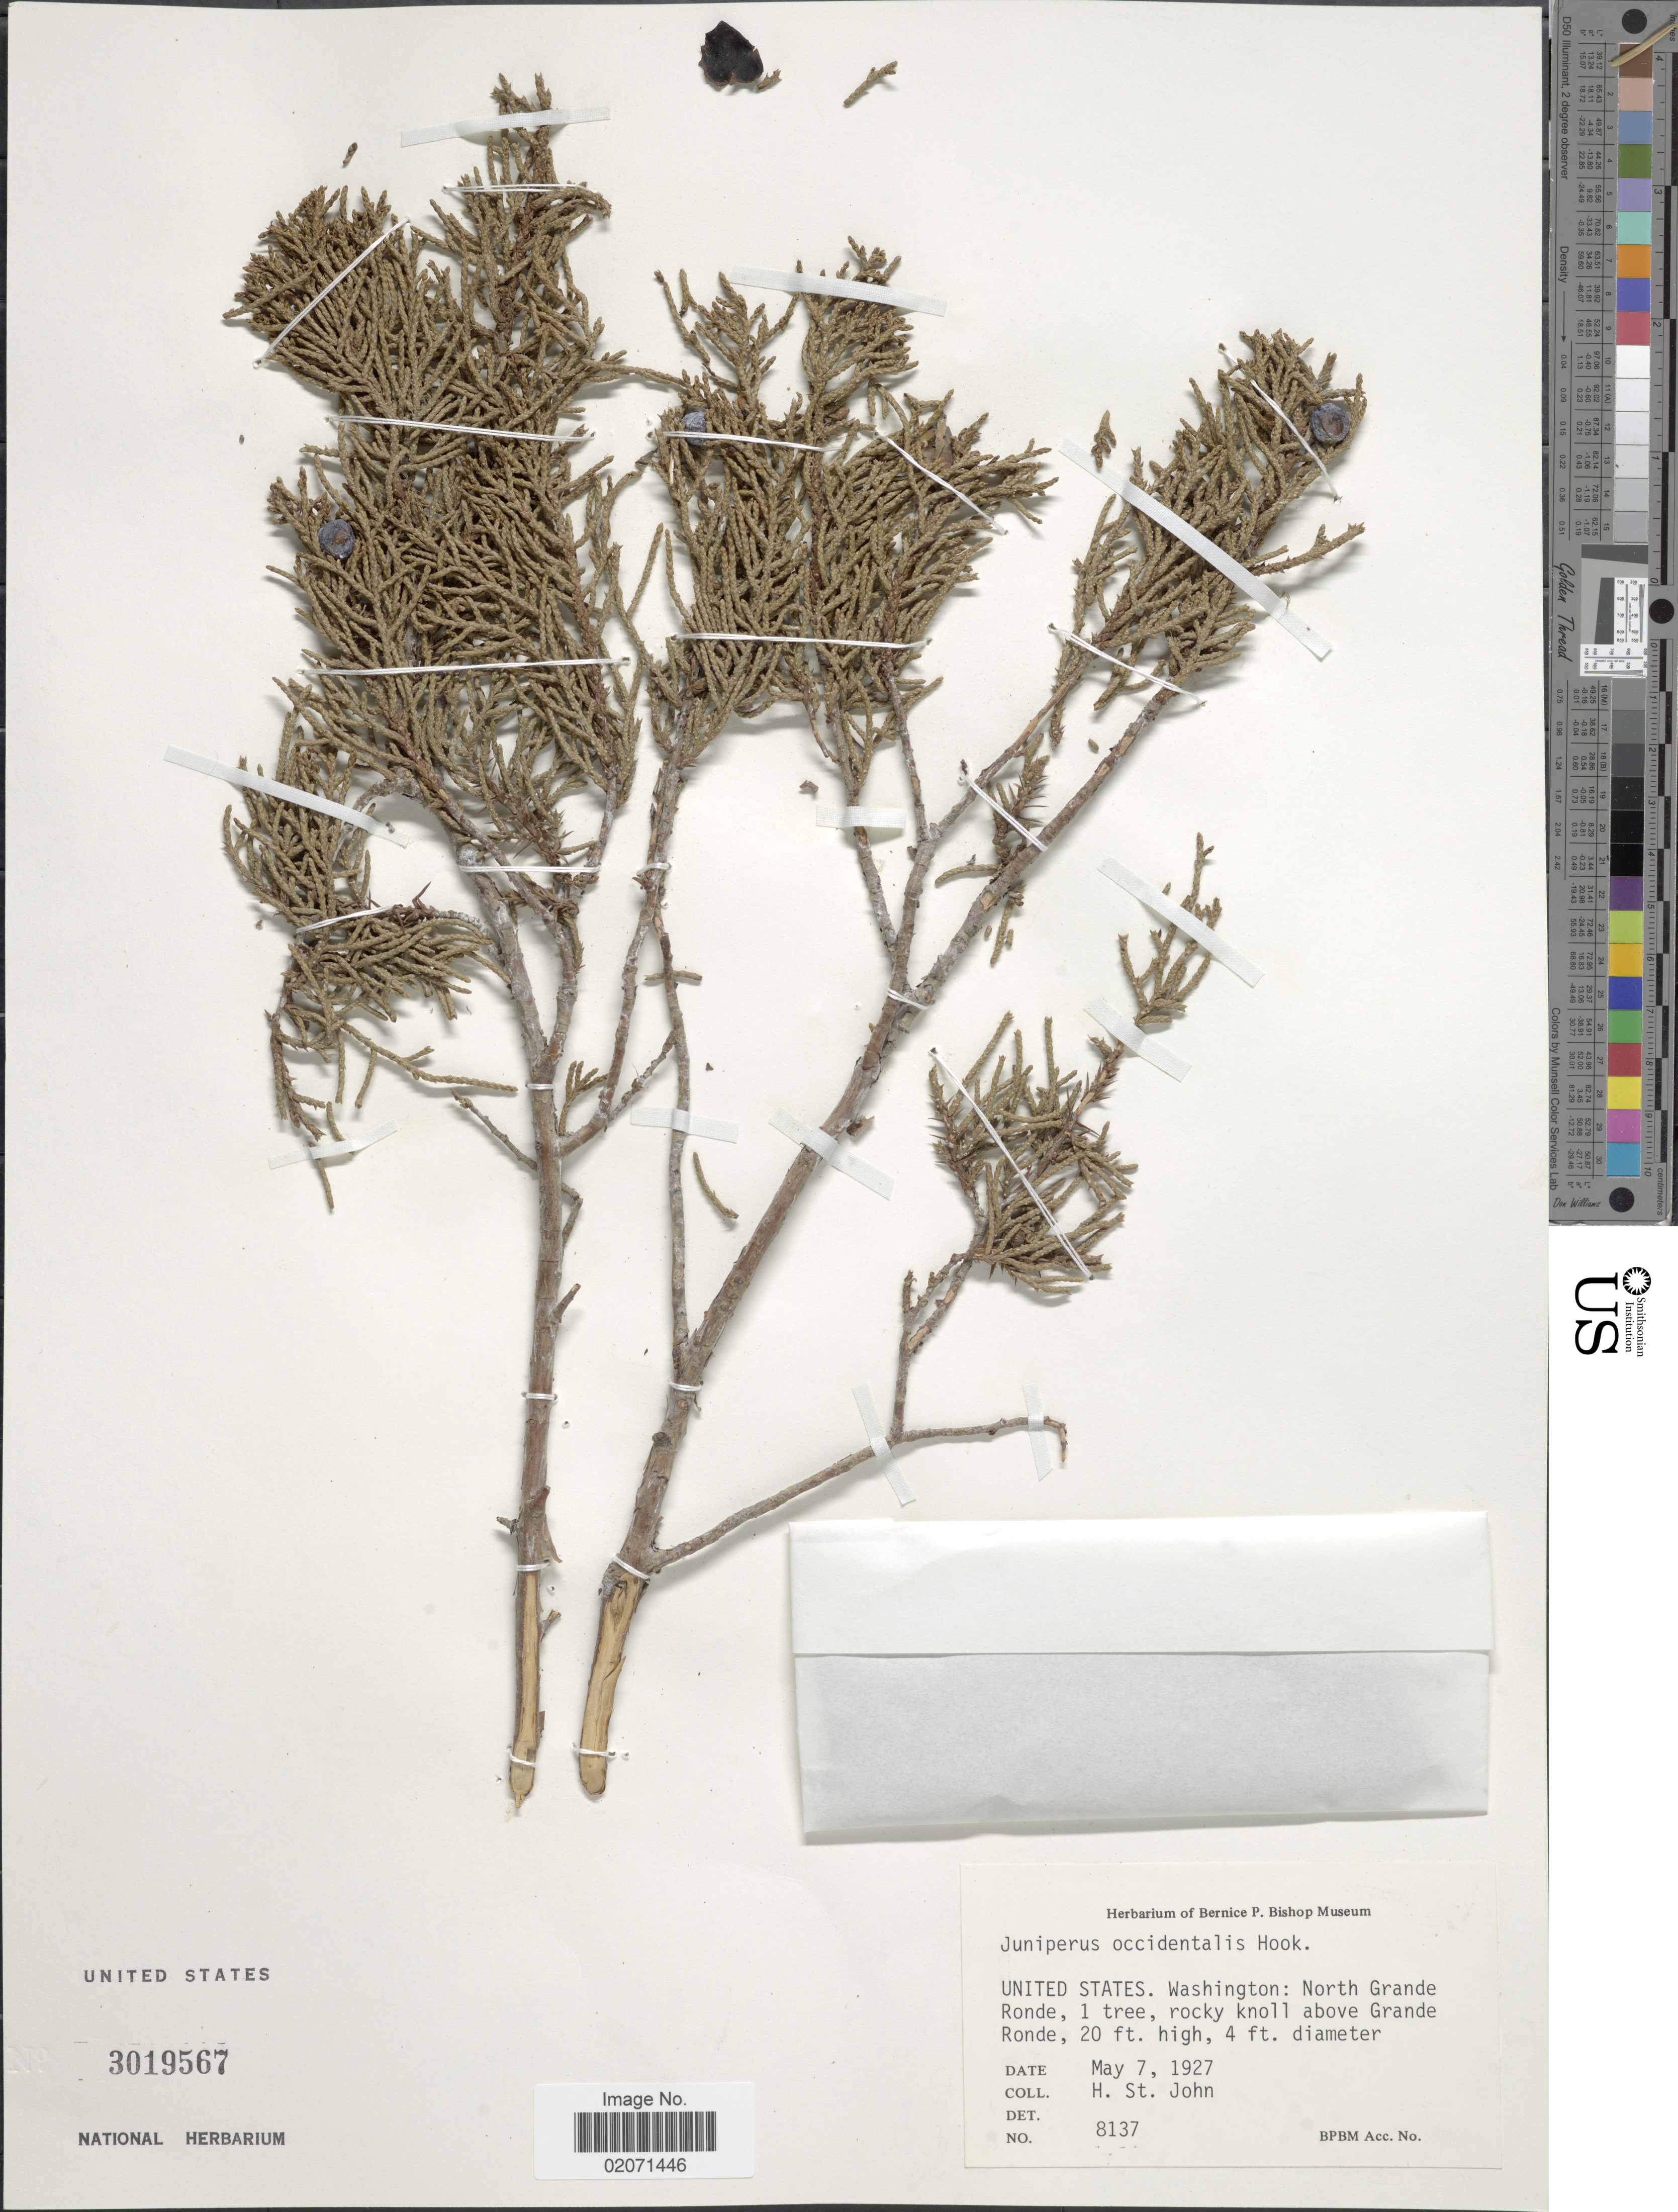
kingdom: Plantae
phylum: Tracheophyta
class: Pinopsida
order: Pinales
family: Cupressaceae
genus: Juniperus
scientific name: Juniperus occidentalis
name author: Hook.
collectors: H. St. John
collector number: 8137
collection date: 1927-05-07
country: United States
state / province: Washington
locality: United States. North Grande Ronde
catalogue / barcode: US 3019567